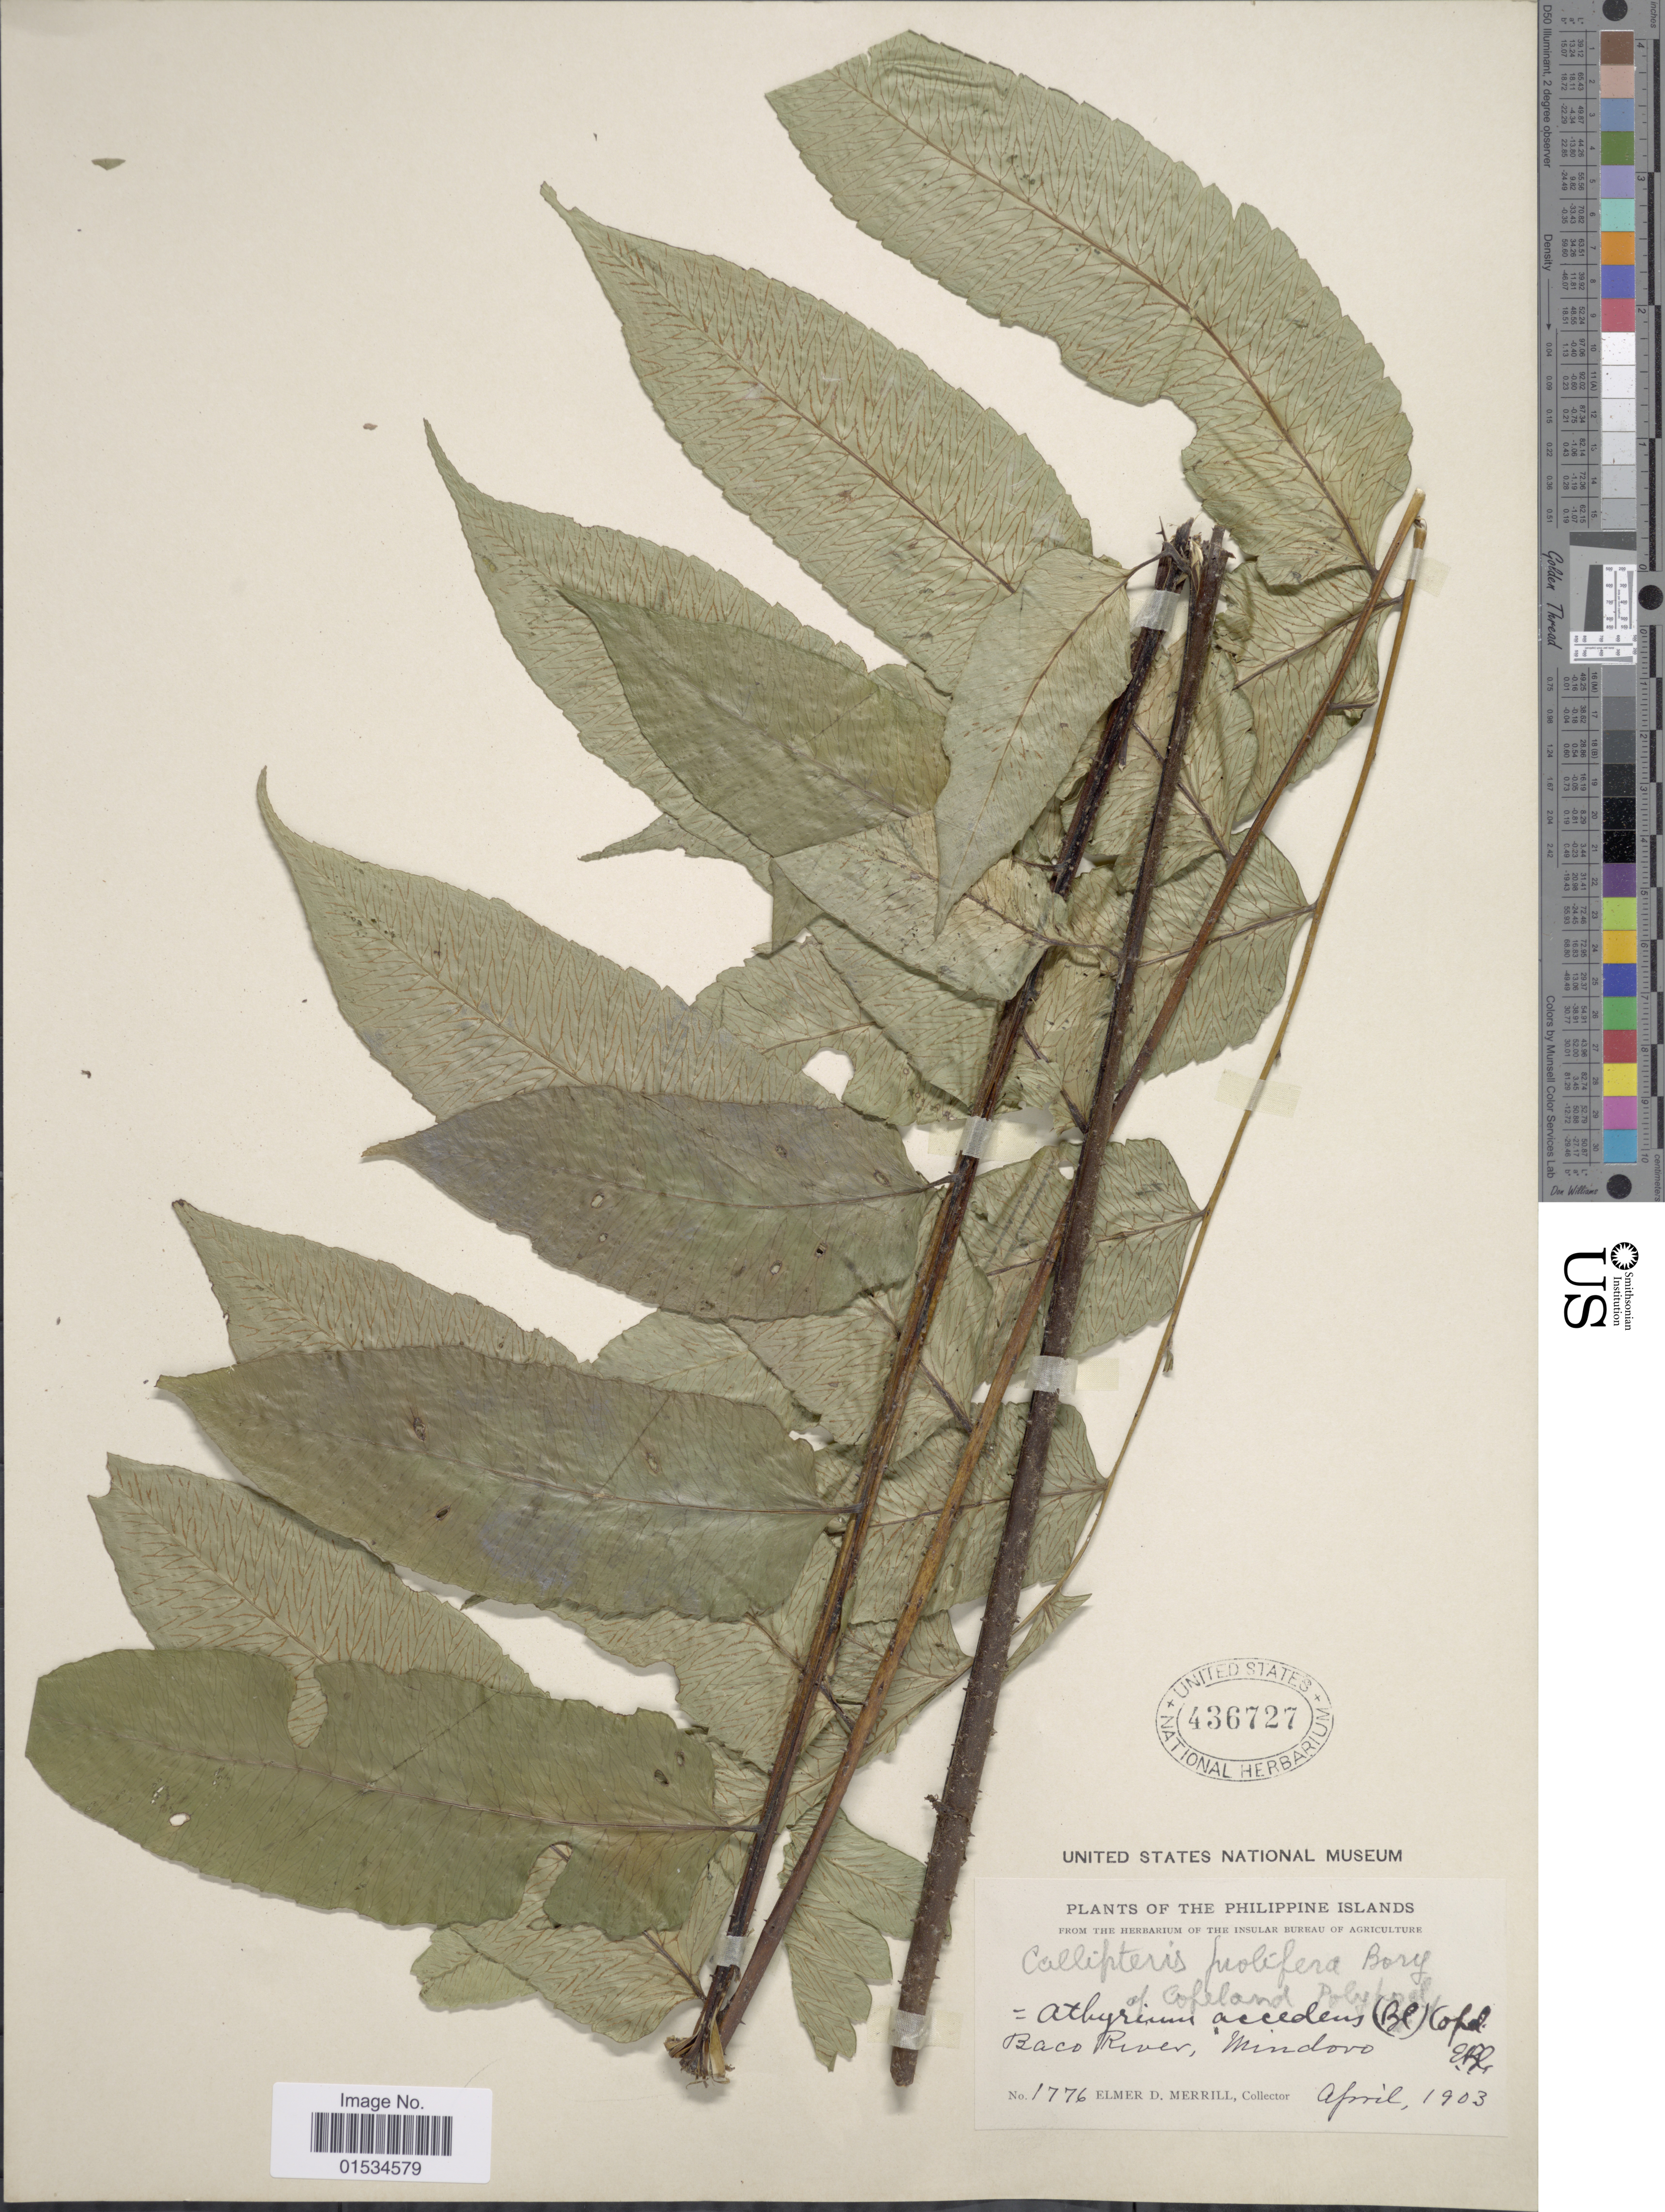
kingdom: Plantae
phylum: Tracheophyta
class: Polypodiopsida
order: Polypodiales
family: Athyriaceae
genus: Diplazium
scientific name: Diplazium accendens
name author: Blume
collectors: E. D. Merrill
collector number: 1776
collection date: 1903-04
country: Philippines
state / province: Mimaropa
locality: Baco River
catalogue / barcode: US 436727